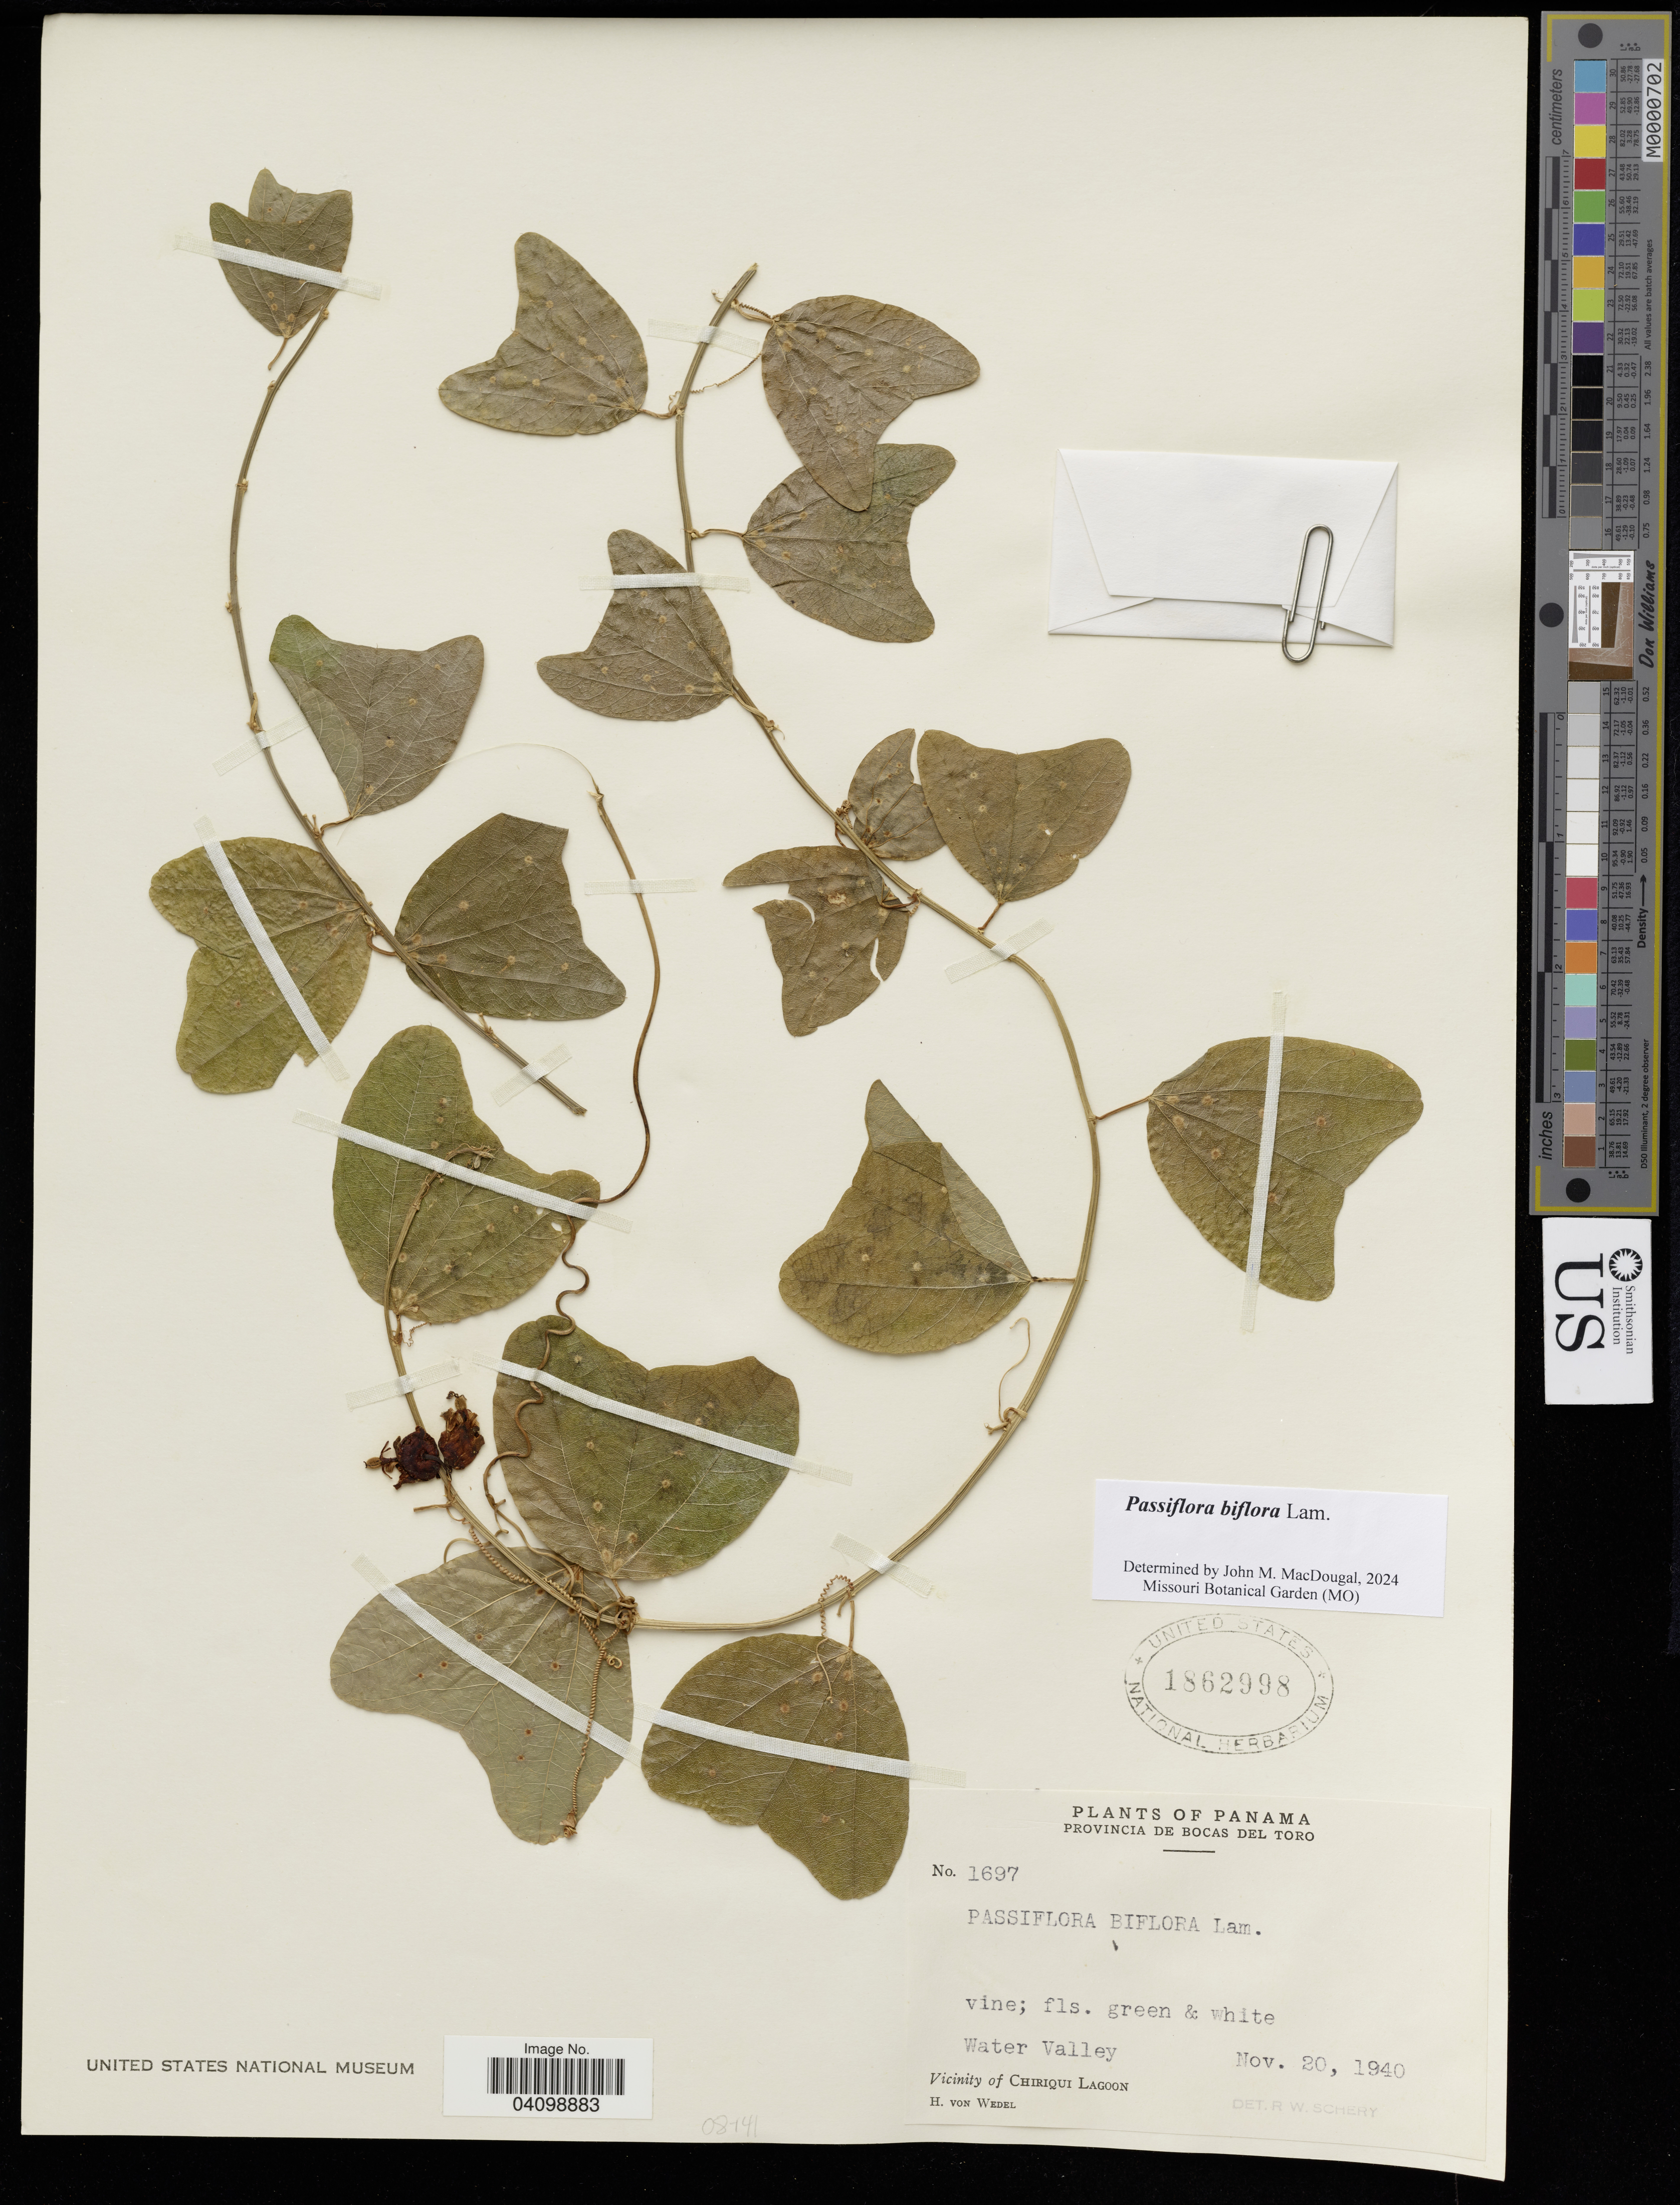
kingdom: Plantae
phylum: Tracheophyta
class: Magnoliopsida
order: Malpighiales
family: Passifloraceae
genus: Passiflora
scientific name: Passiflora biflora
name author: Lam.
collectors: H. von Wedel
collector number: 1697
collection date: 1940-11-20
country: Panama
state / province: Bocas del Toro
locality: Water Valley. Vicinity of Chiriqui Lagoon.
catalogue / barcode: US 1862998